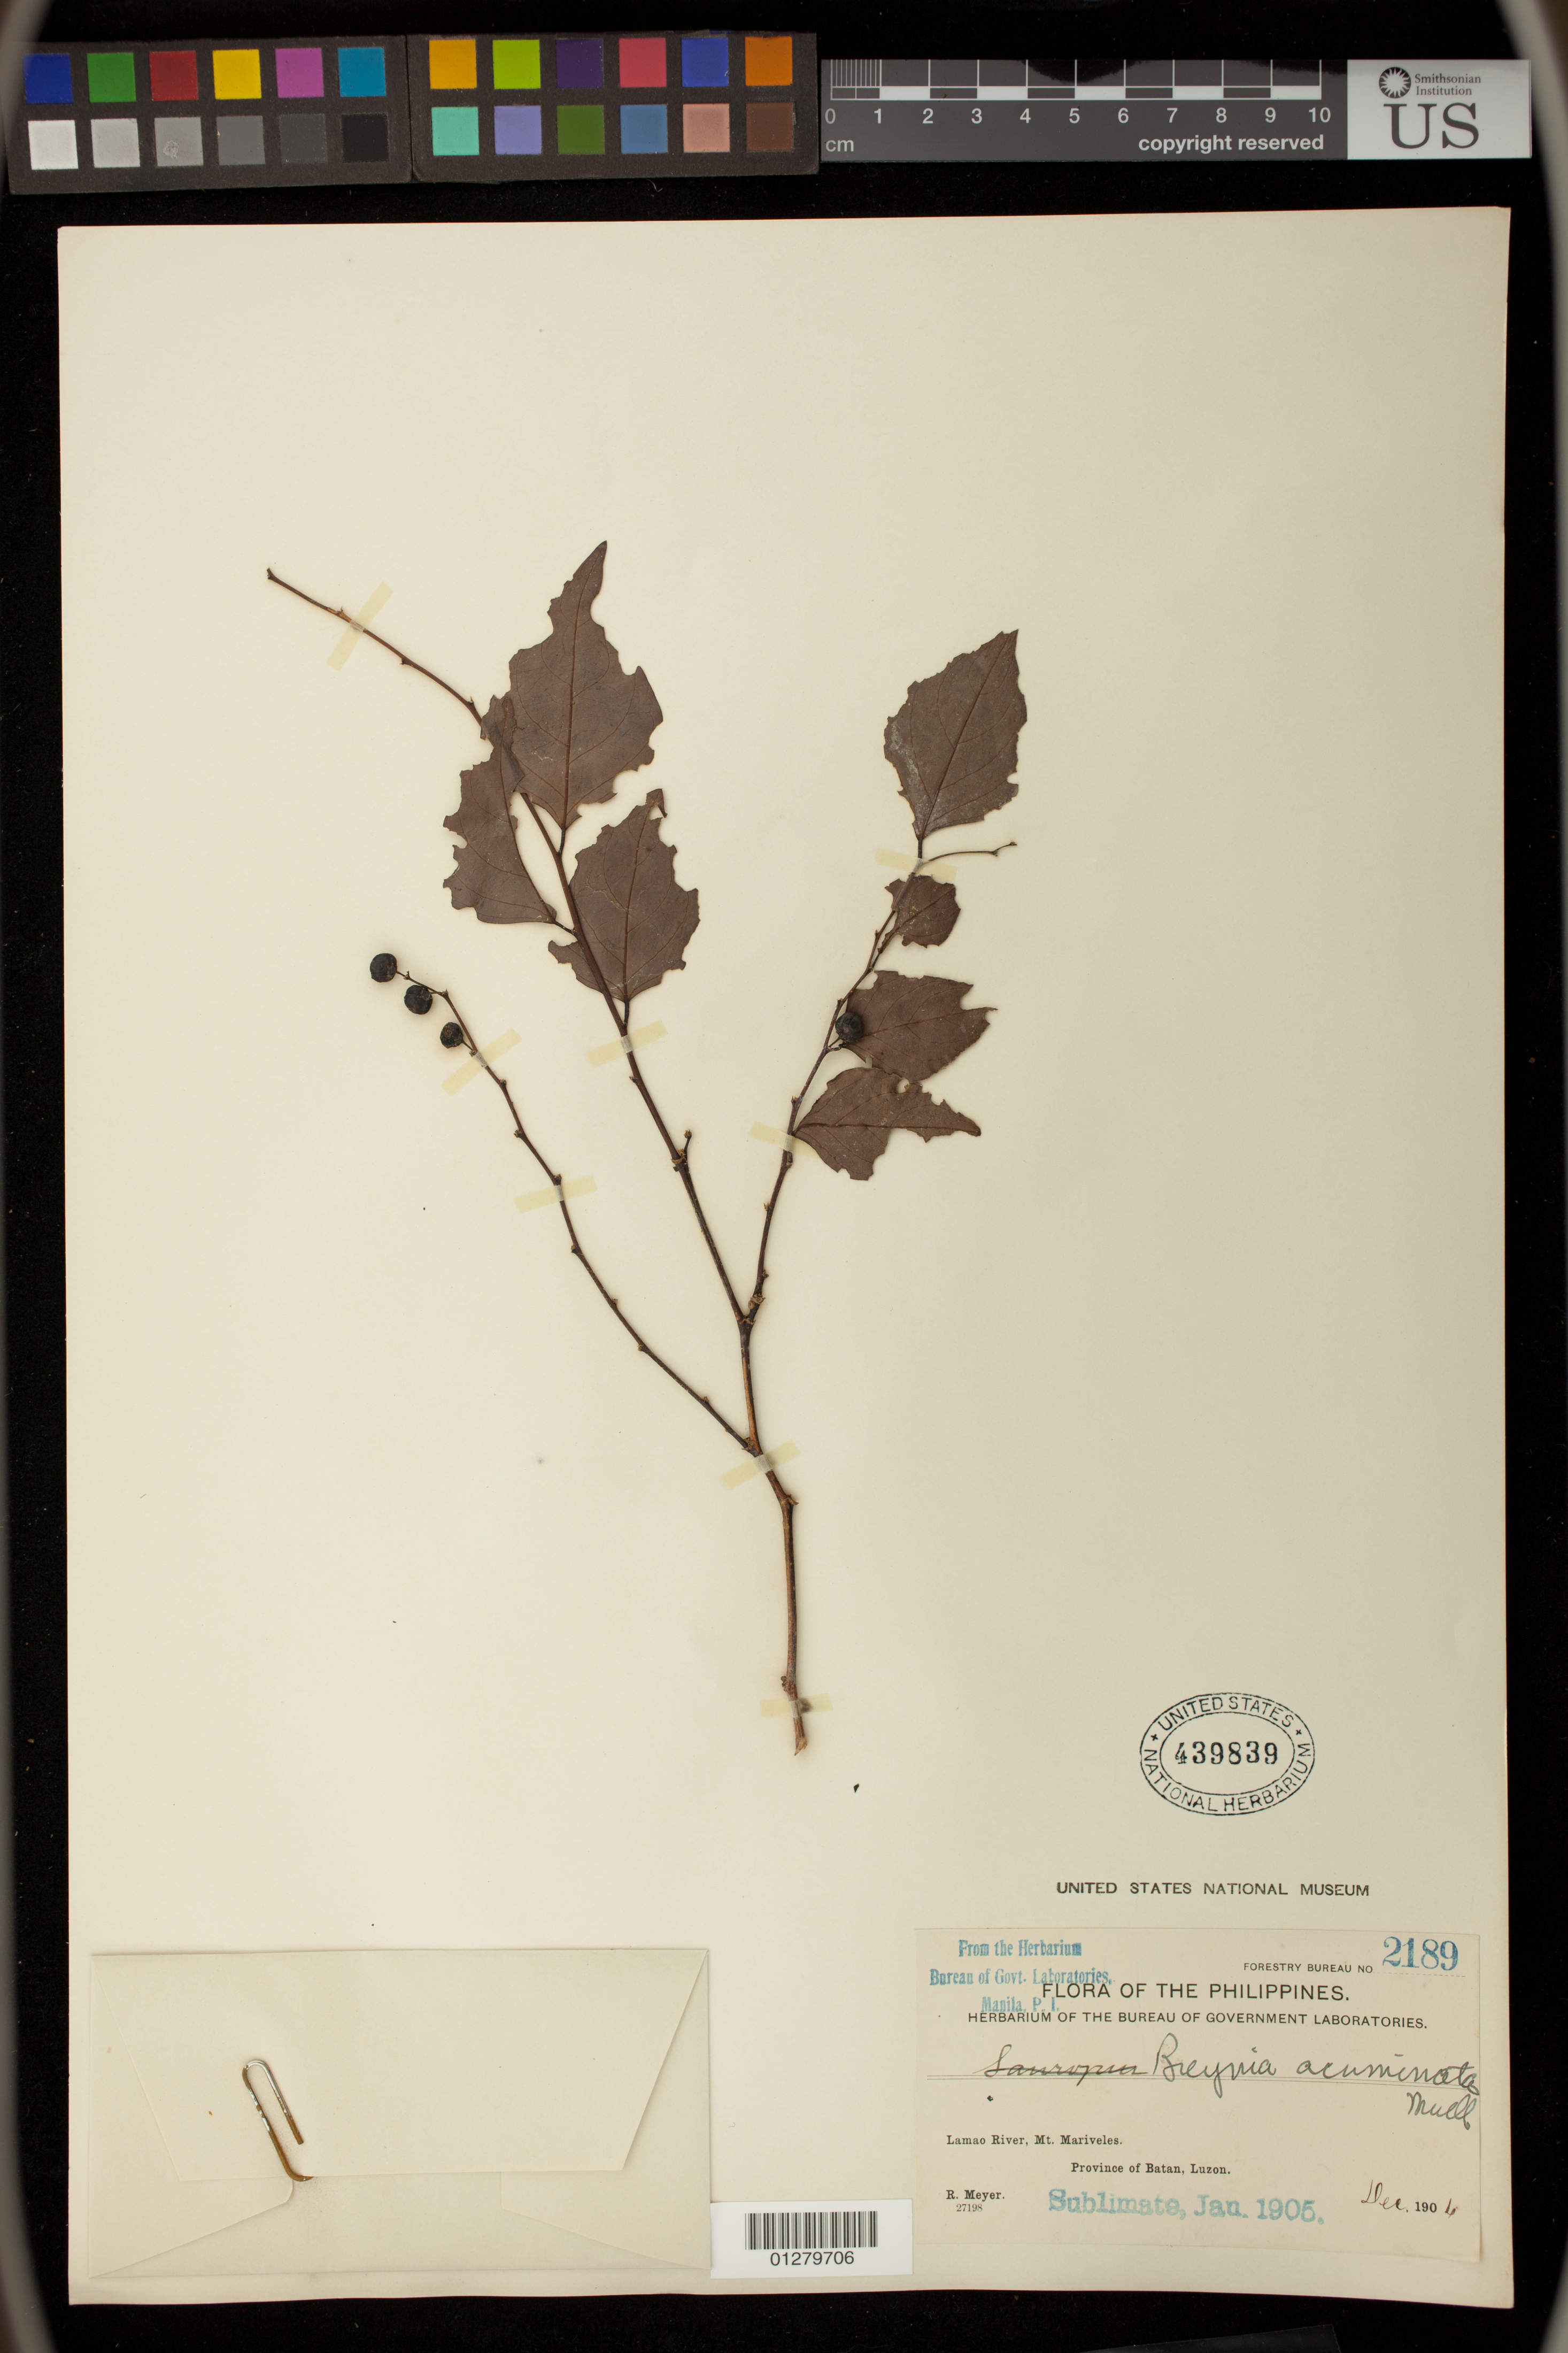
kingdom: Plantae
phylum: Tracheophyta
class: Magnoliopsida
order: Malpighiales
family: Phyllanthaceae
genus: Breynia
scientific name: Breynia racemosa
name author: (Blume) Müll. Arg.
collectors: R. Meyer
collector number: For. Bur. 2189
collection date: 1904-12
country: Philippines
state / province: Central Luzon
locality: Lamao River, Mt. Mariveles, Bataan, Luzon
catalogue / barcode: US 439839